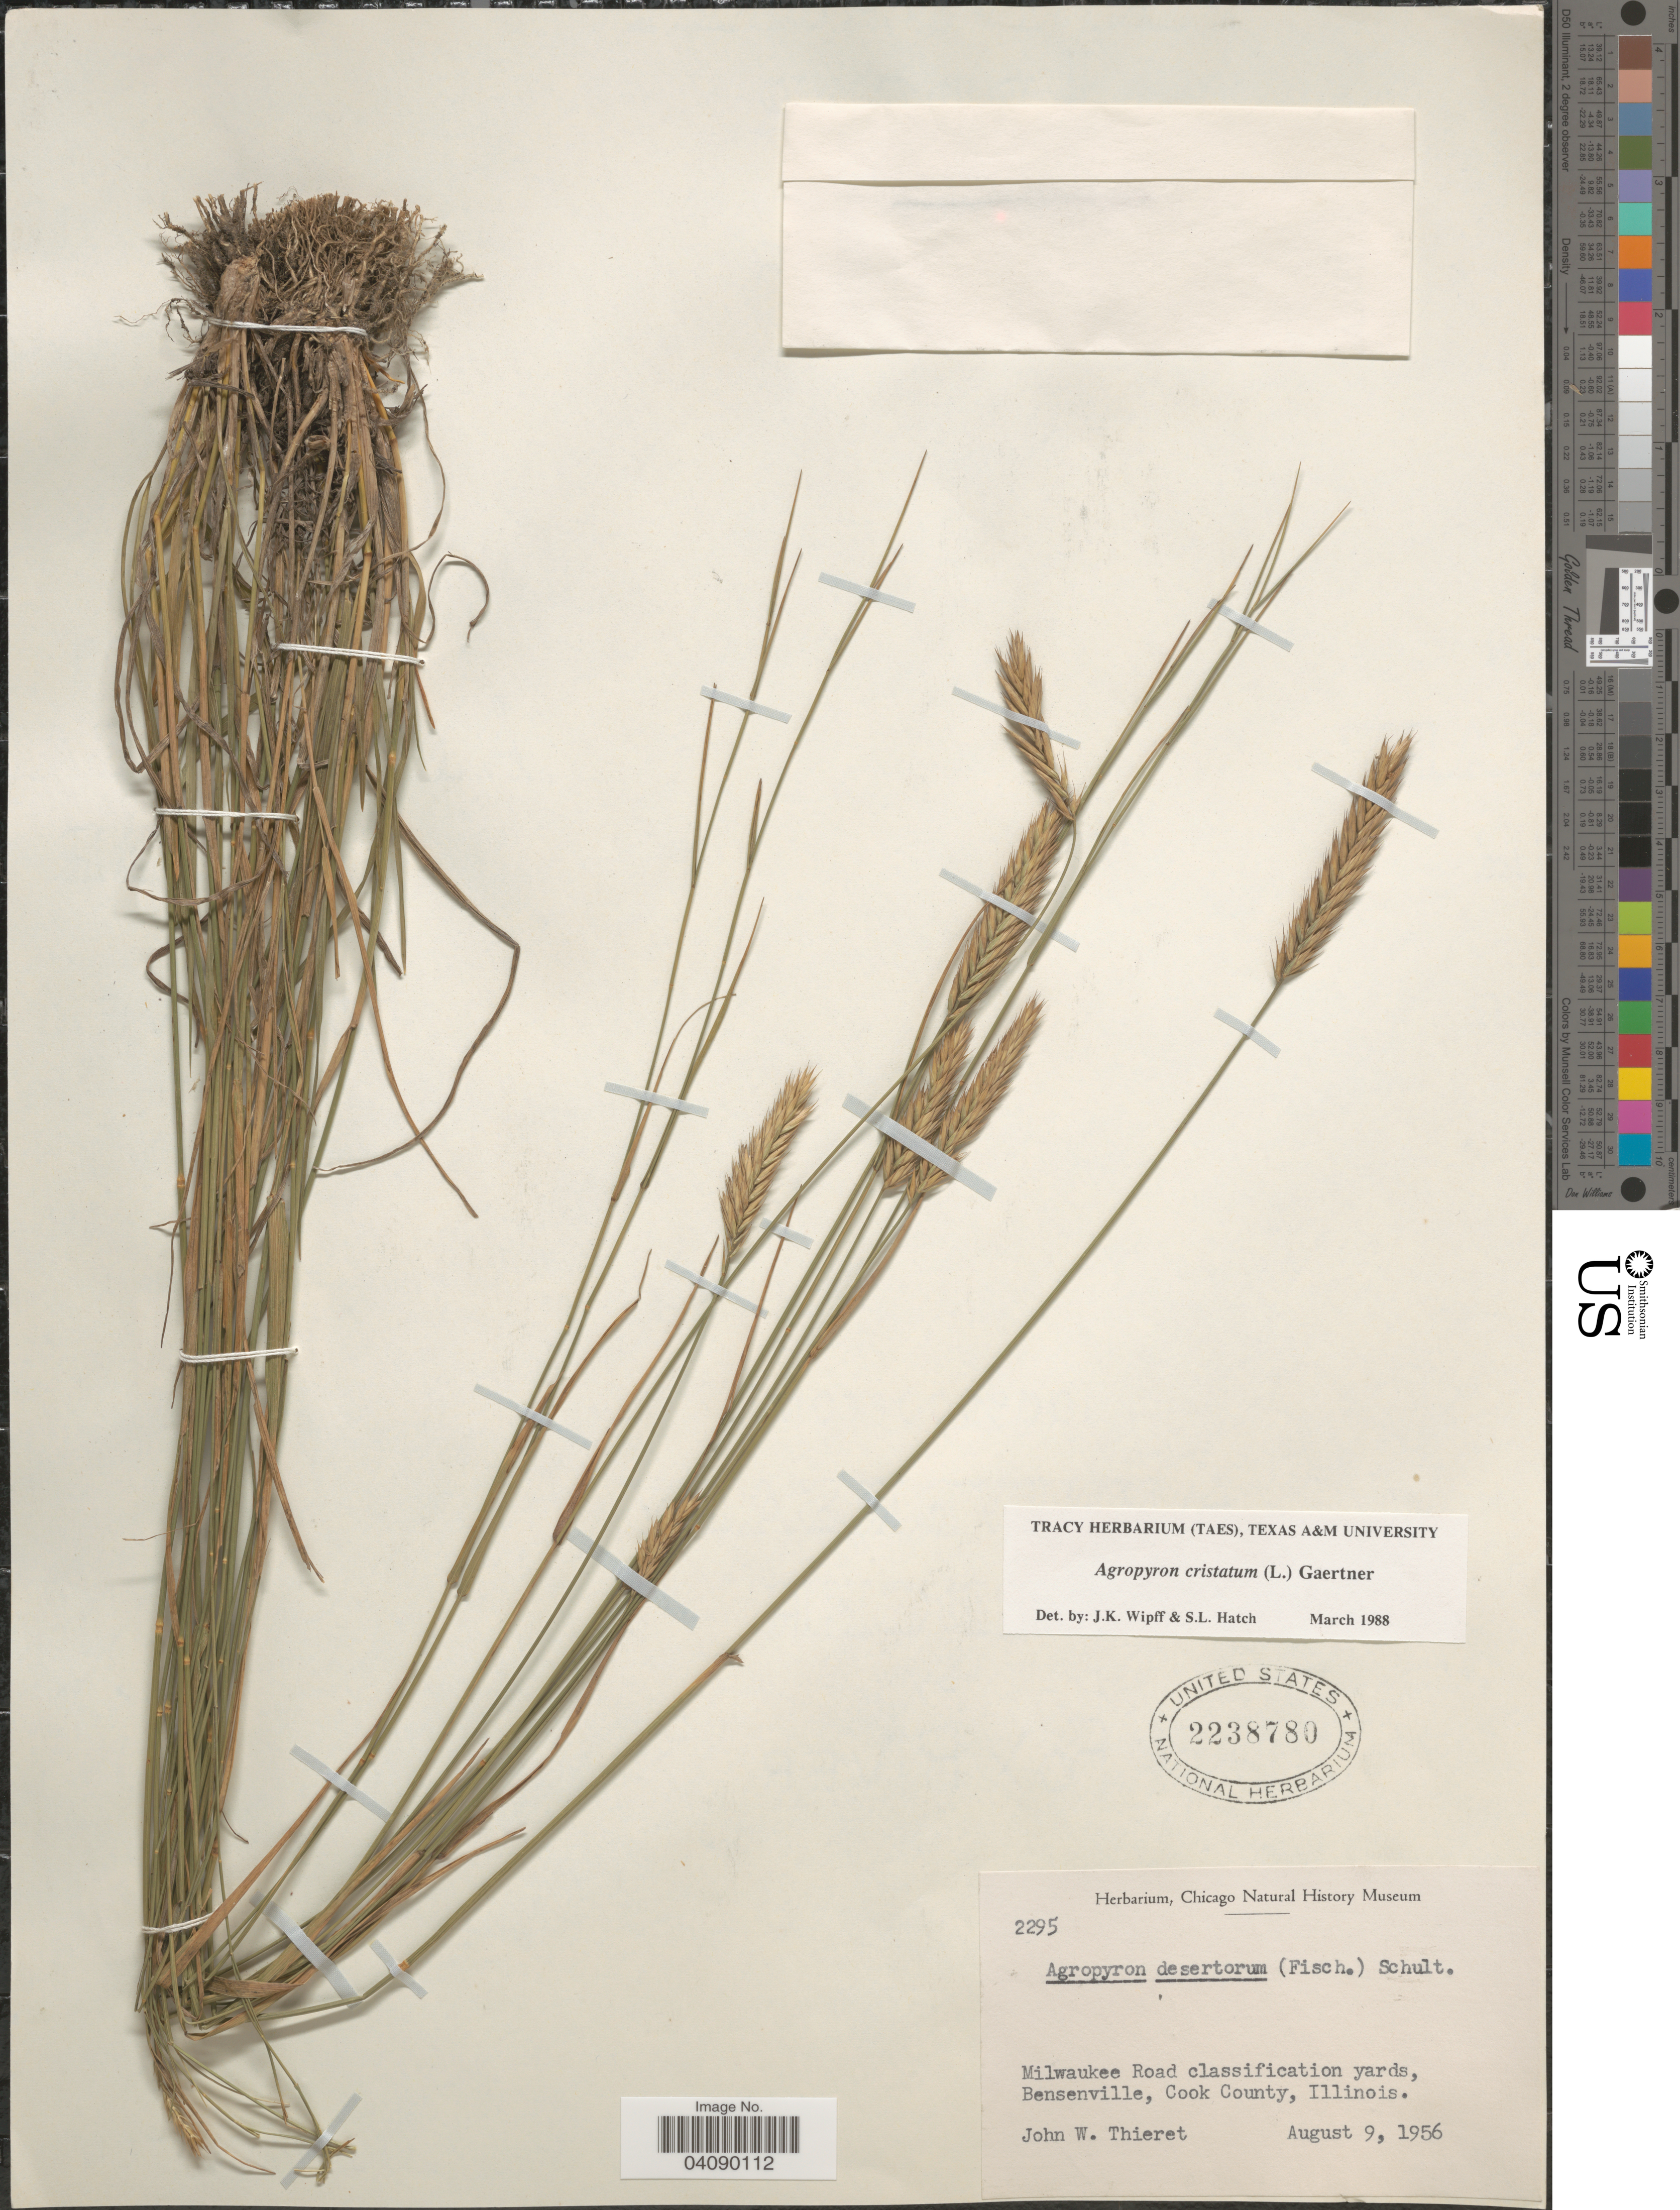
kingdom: Plantae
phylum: Tracheophyta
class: Liliopsida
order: Poales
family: Poaceae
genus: Agropyron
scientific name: Agropyron cristatum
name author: (L.) Gaertn.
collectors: J. W. Thieret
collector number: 2295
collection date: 1956-08-09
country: United States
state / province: Illinois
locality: Milwaukee Road classification yards, Bensenville, Cook County.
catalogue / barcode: US 2238780